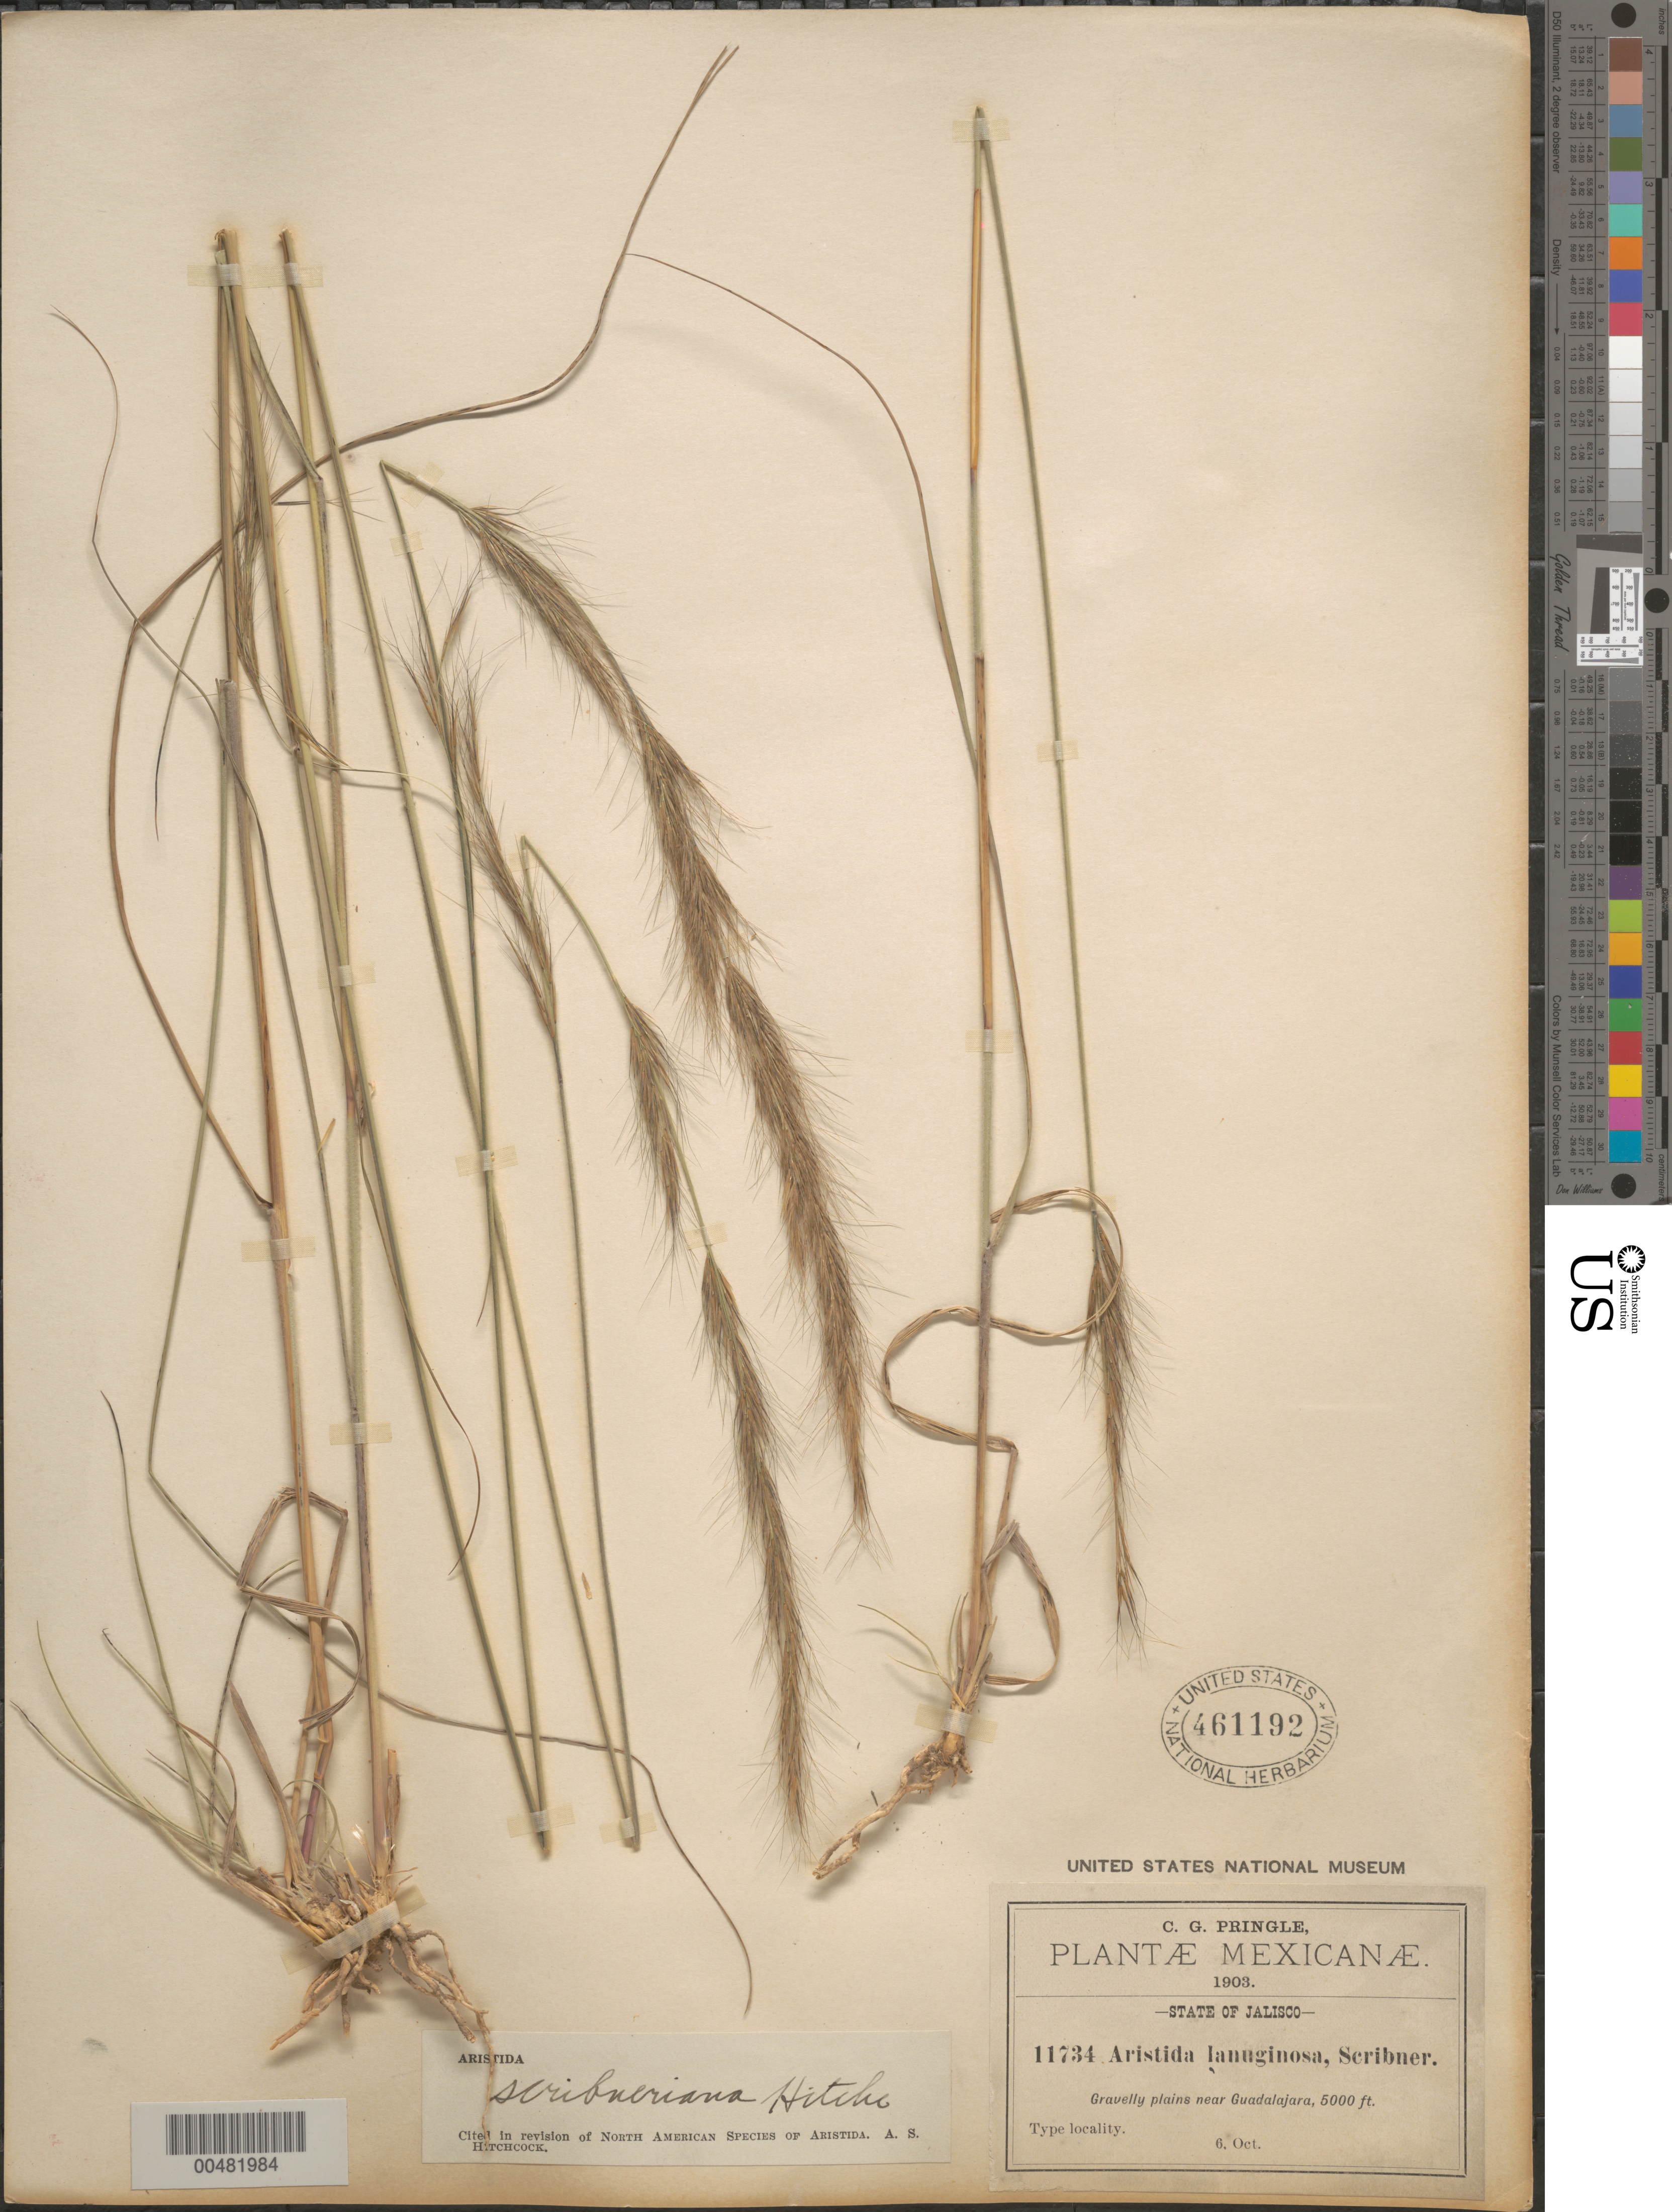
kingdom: Plantae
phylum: Tracheophyta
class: Liliopsida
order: Poales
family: Poaceae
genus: Aristida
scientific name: Aristida scribneriana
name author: Hitchc.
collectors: C. G. Pringle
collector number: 11734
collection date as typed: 6 Oct 1903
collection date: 1903-10-06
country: Mexico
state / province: Jalisco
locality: Gravelly plains near Guadalajara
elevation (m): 1524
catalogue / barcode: US 461192